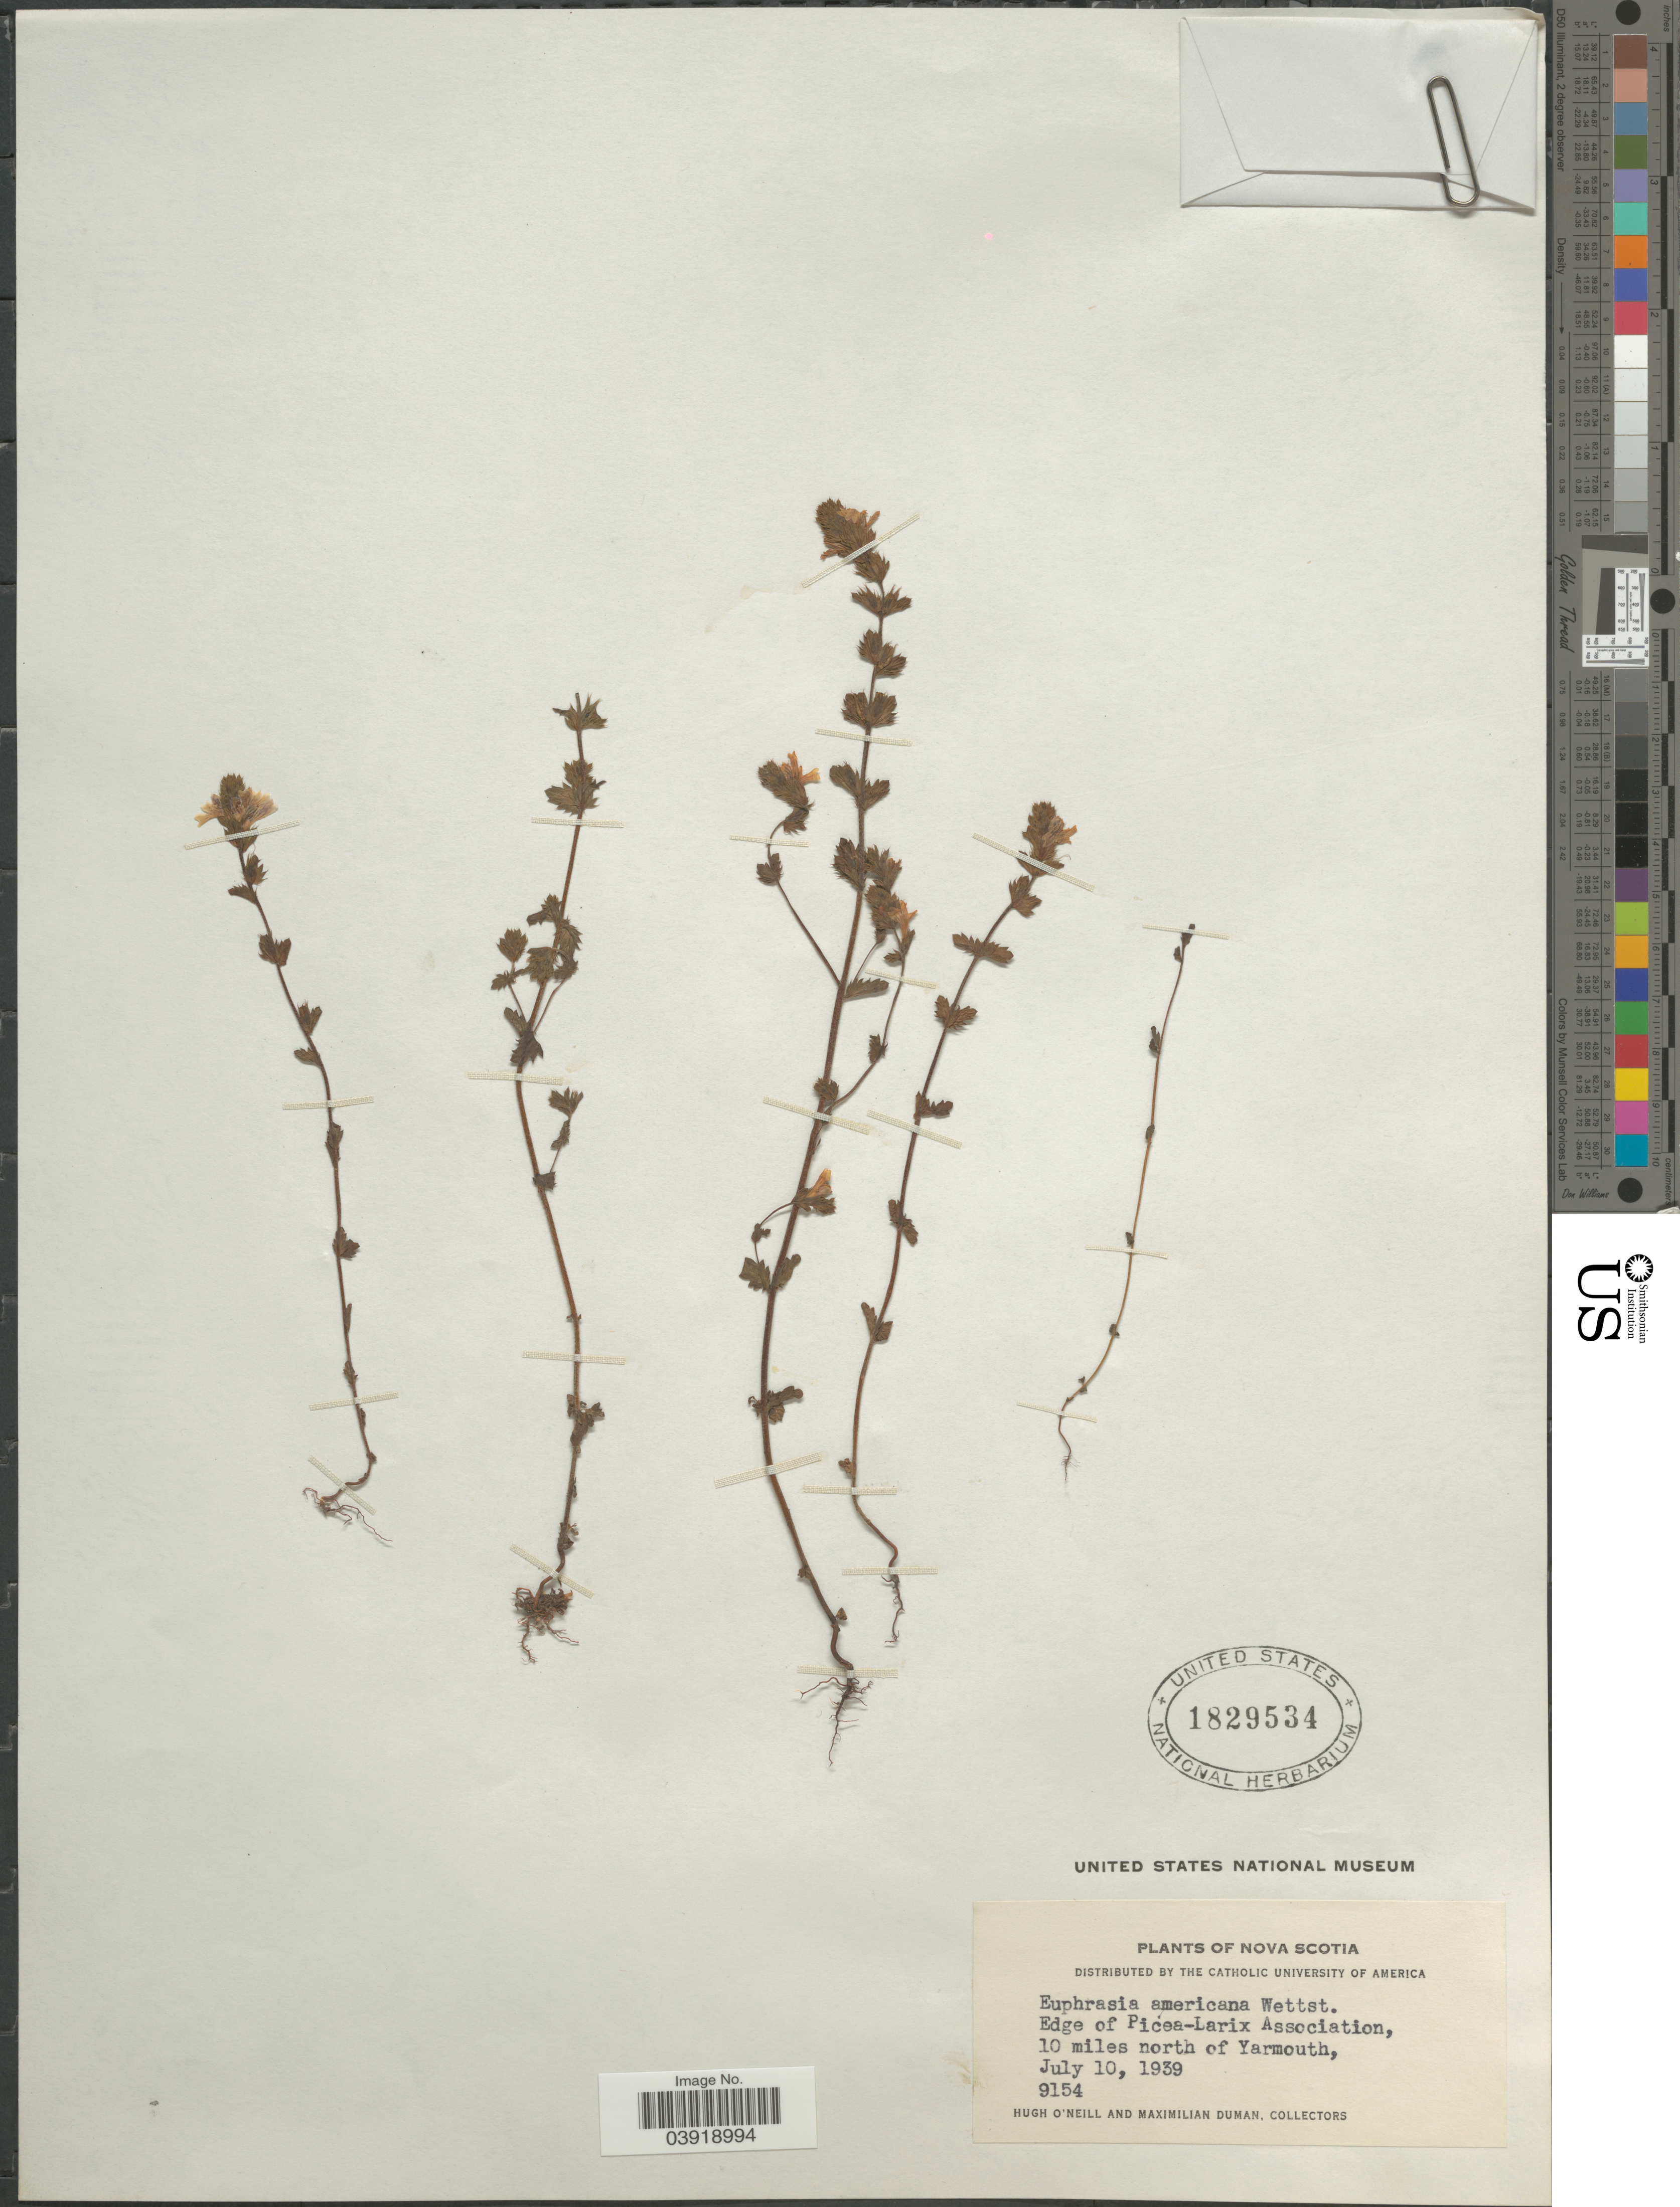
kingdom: Plantae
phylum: Tracheophyta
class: Magnoliopsida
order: Lamiales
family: Orobanchaceae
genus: Euphrasia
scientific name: Euphrasia americana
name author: Wettst.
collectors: H. O'Neill & M. Duman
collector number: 9154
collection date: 1939-07-10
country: Canada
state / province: Nova Scotia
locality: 10 miles north of Yarmouth.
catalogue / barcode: US 1829534